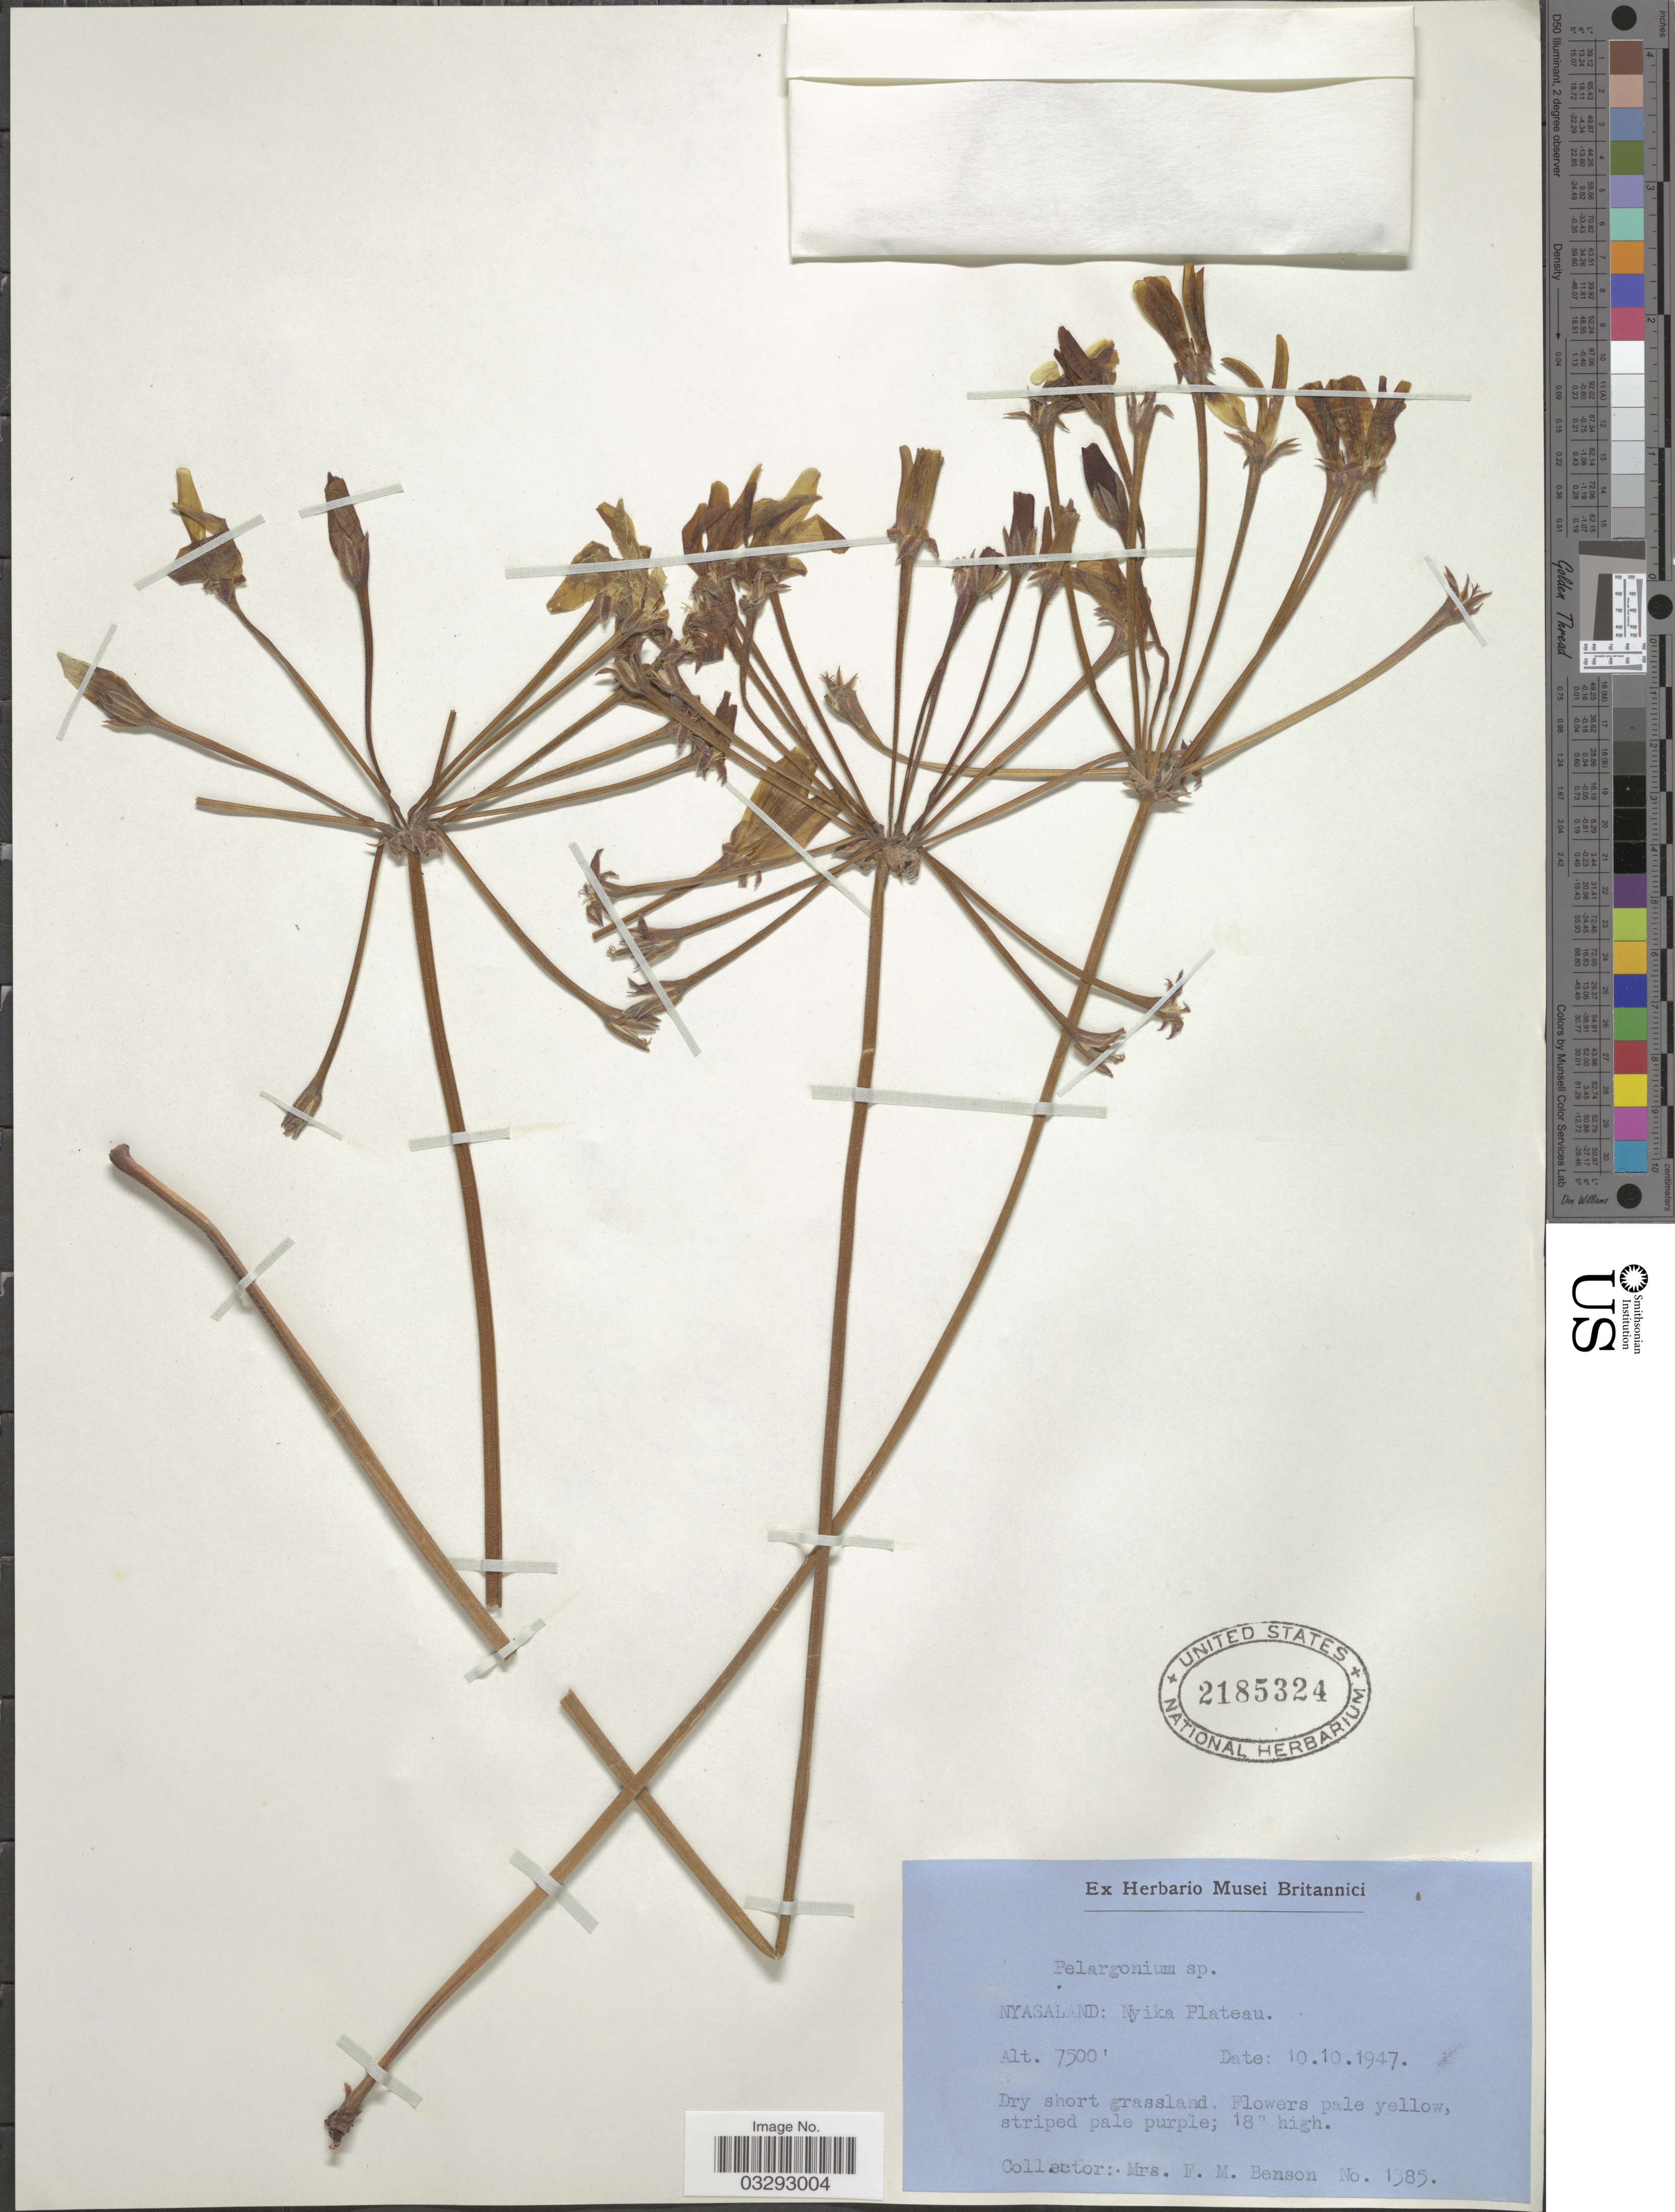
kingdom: Plantae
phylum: Tracheophyta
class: Magnoliopsida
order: Geraniales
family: Geraniaceae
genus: Pelargonium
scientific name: Pelargonium sp.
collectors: F. Benson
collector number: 1385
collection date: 1947-10-10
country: Malawi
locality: Nyasaland: Nyika Plateau.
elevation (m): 2286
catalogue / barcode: US 2185324